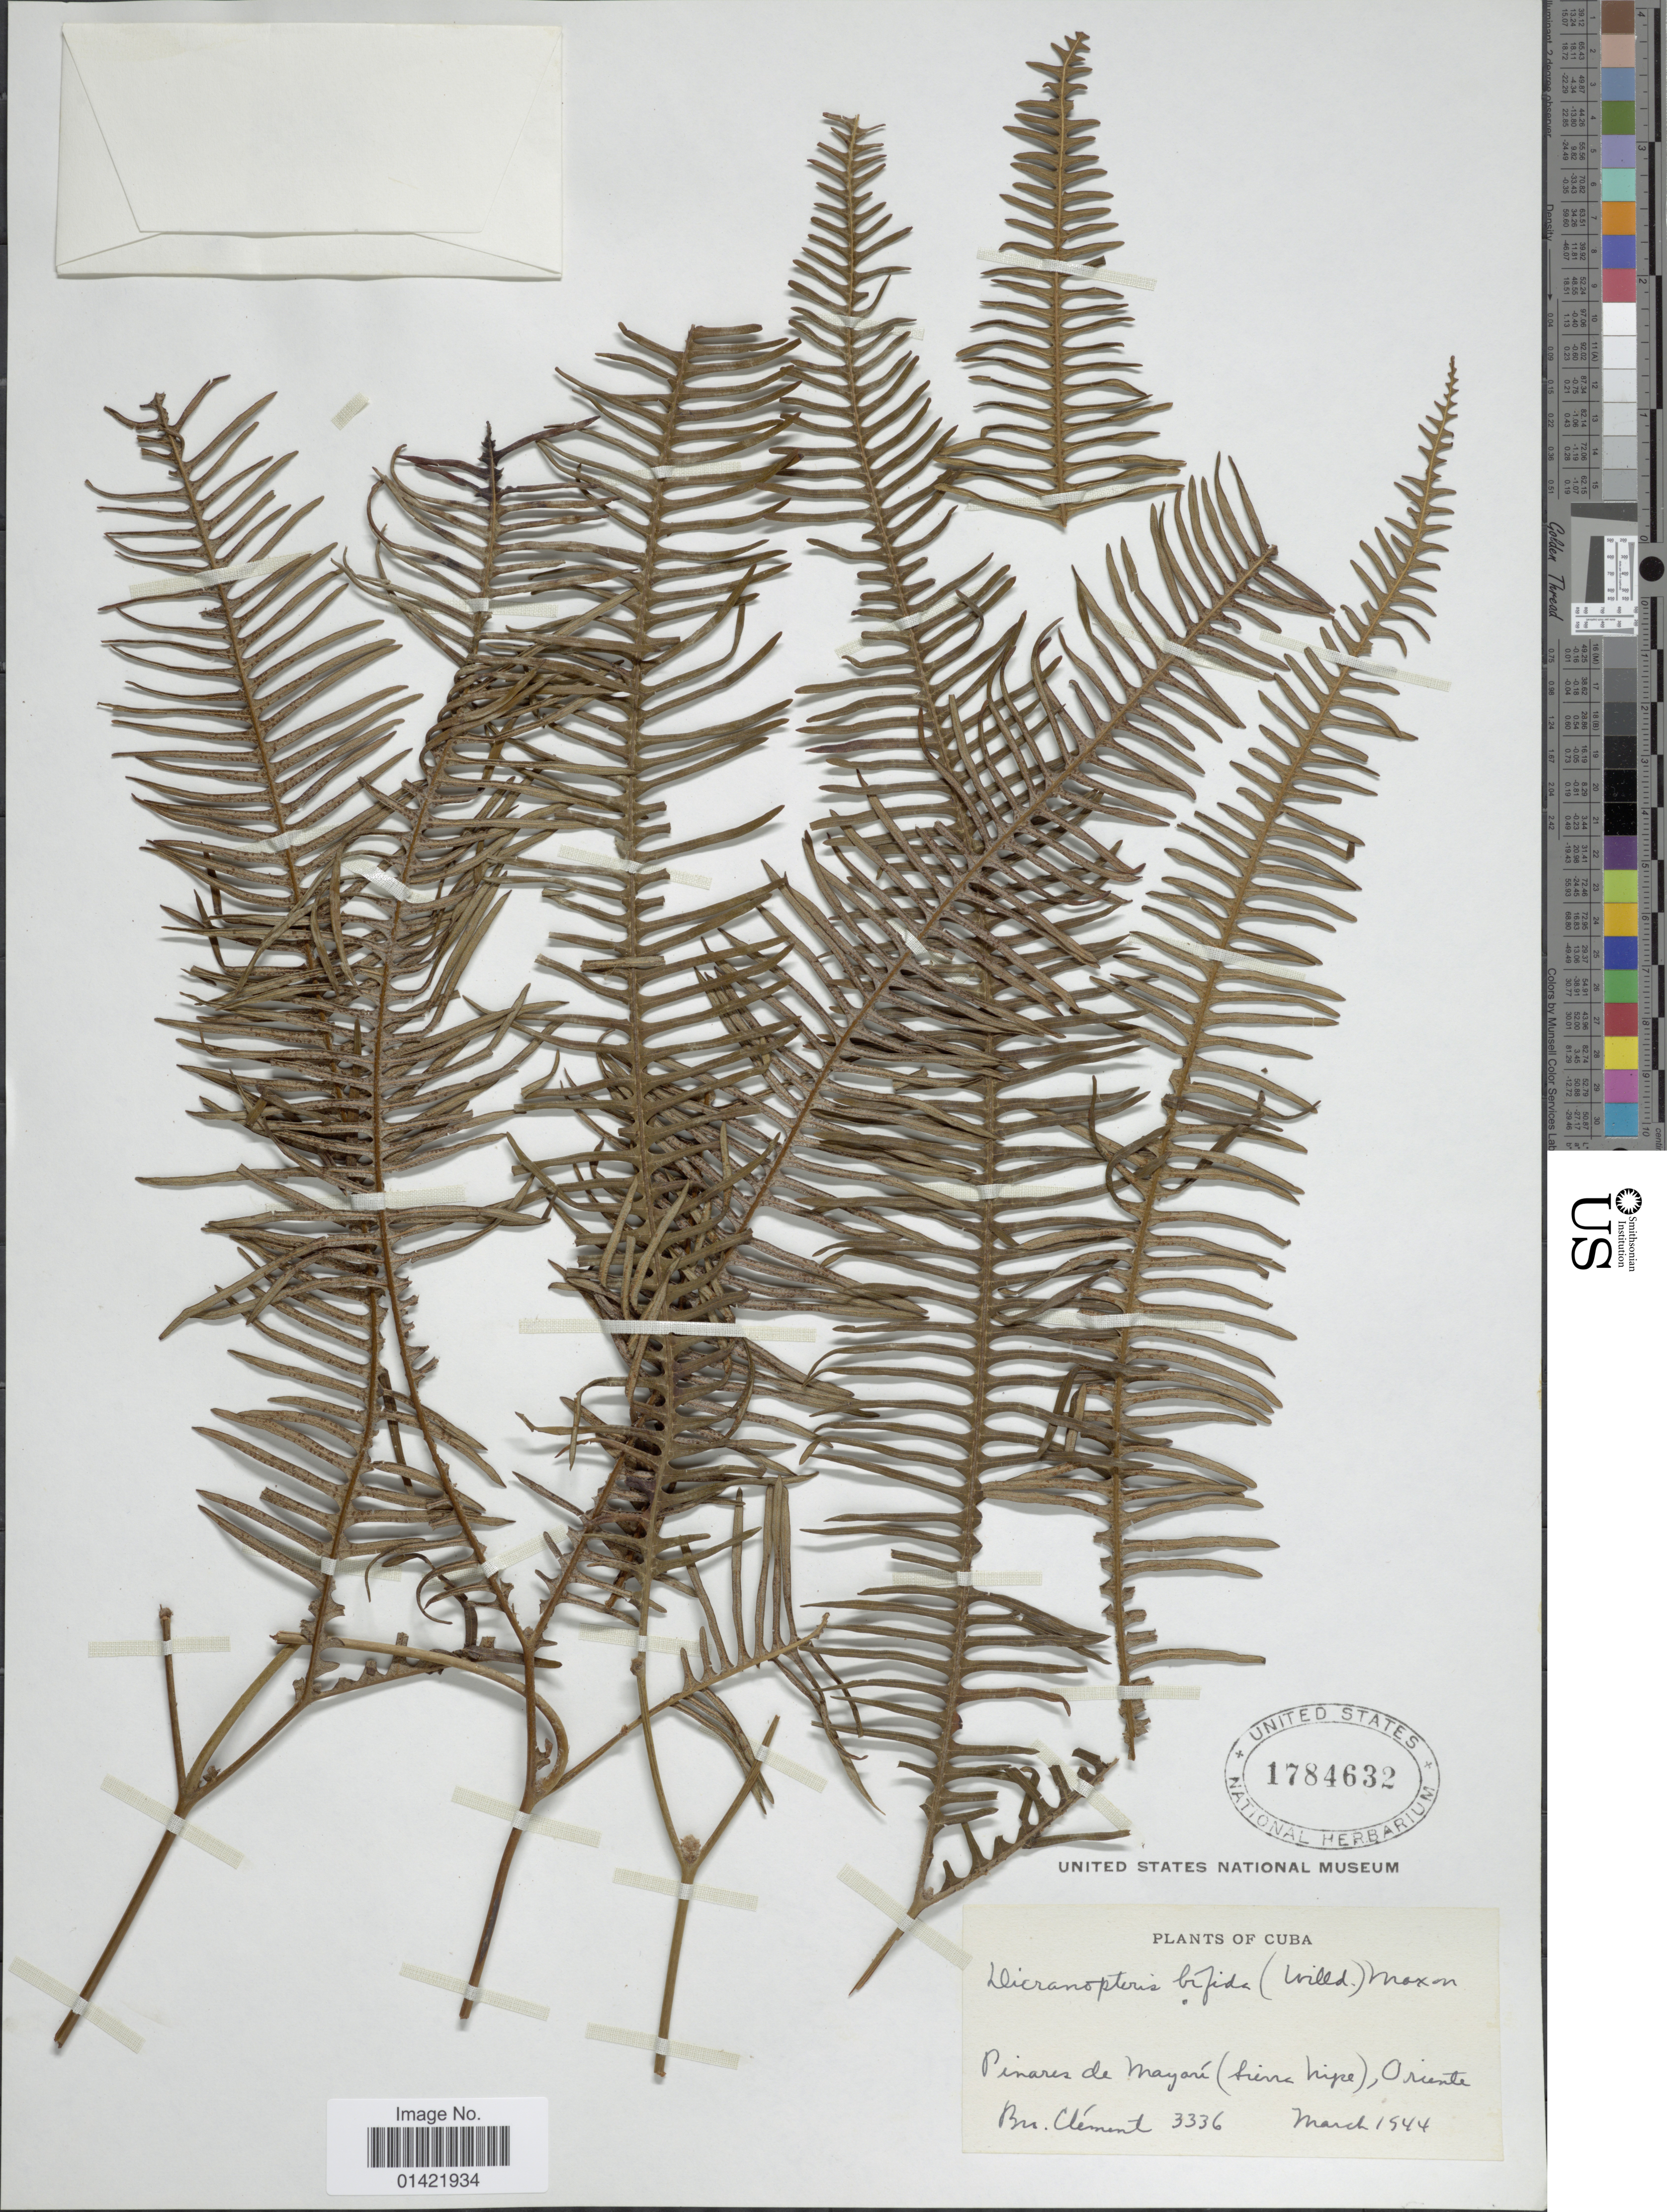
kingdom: Plantae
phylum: Tracheophyta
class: Polypodiopsida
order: Gleicheniales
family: Gleicheniaceae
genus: Sticherus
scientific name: Sticherus bifidus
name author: (Willd.) Ching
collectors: B. Clement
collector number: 3336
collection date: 1944-03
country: Cuba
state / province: Oriente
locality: Pinares de Mayari (Sierra hipe), Oriente.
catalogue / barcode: US 1784632